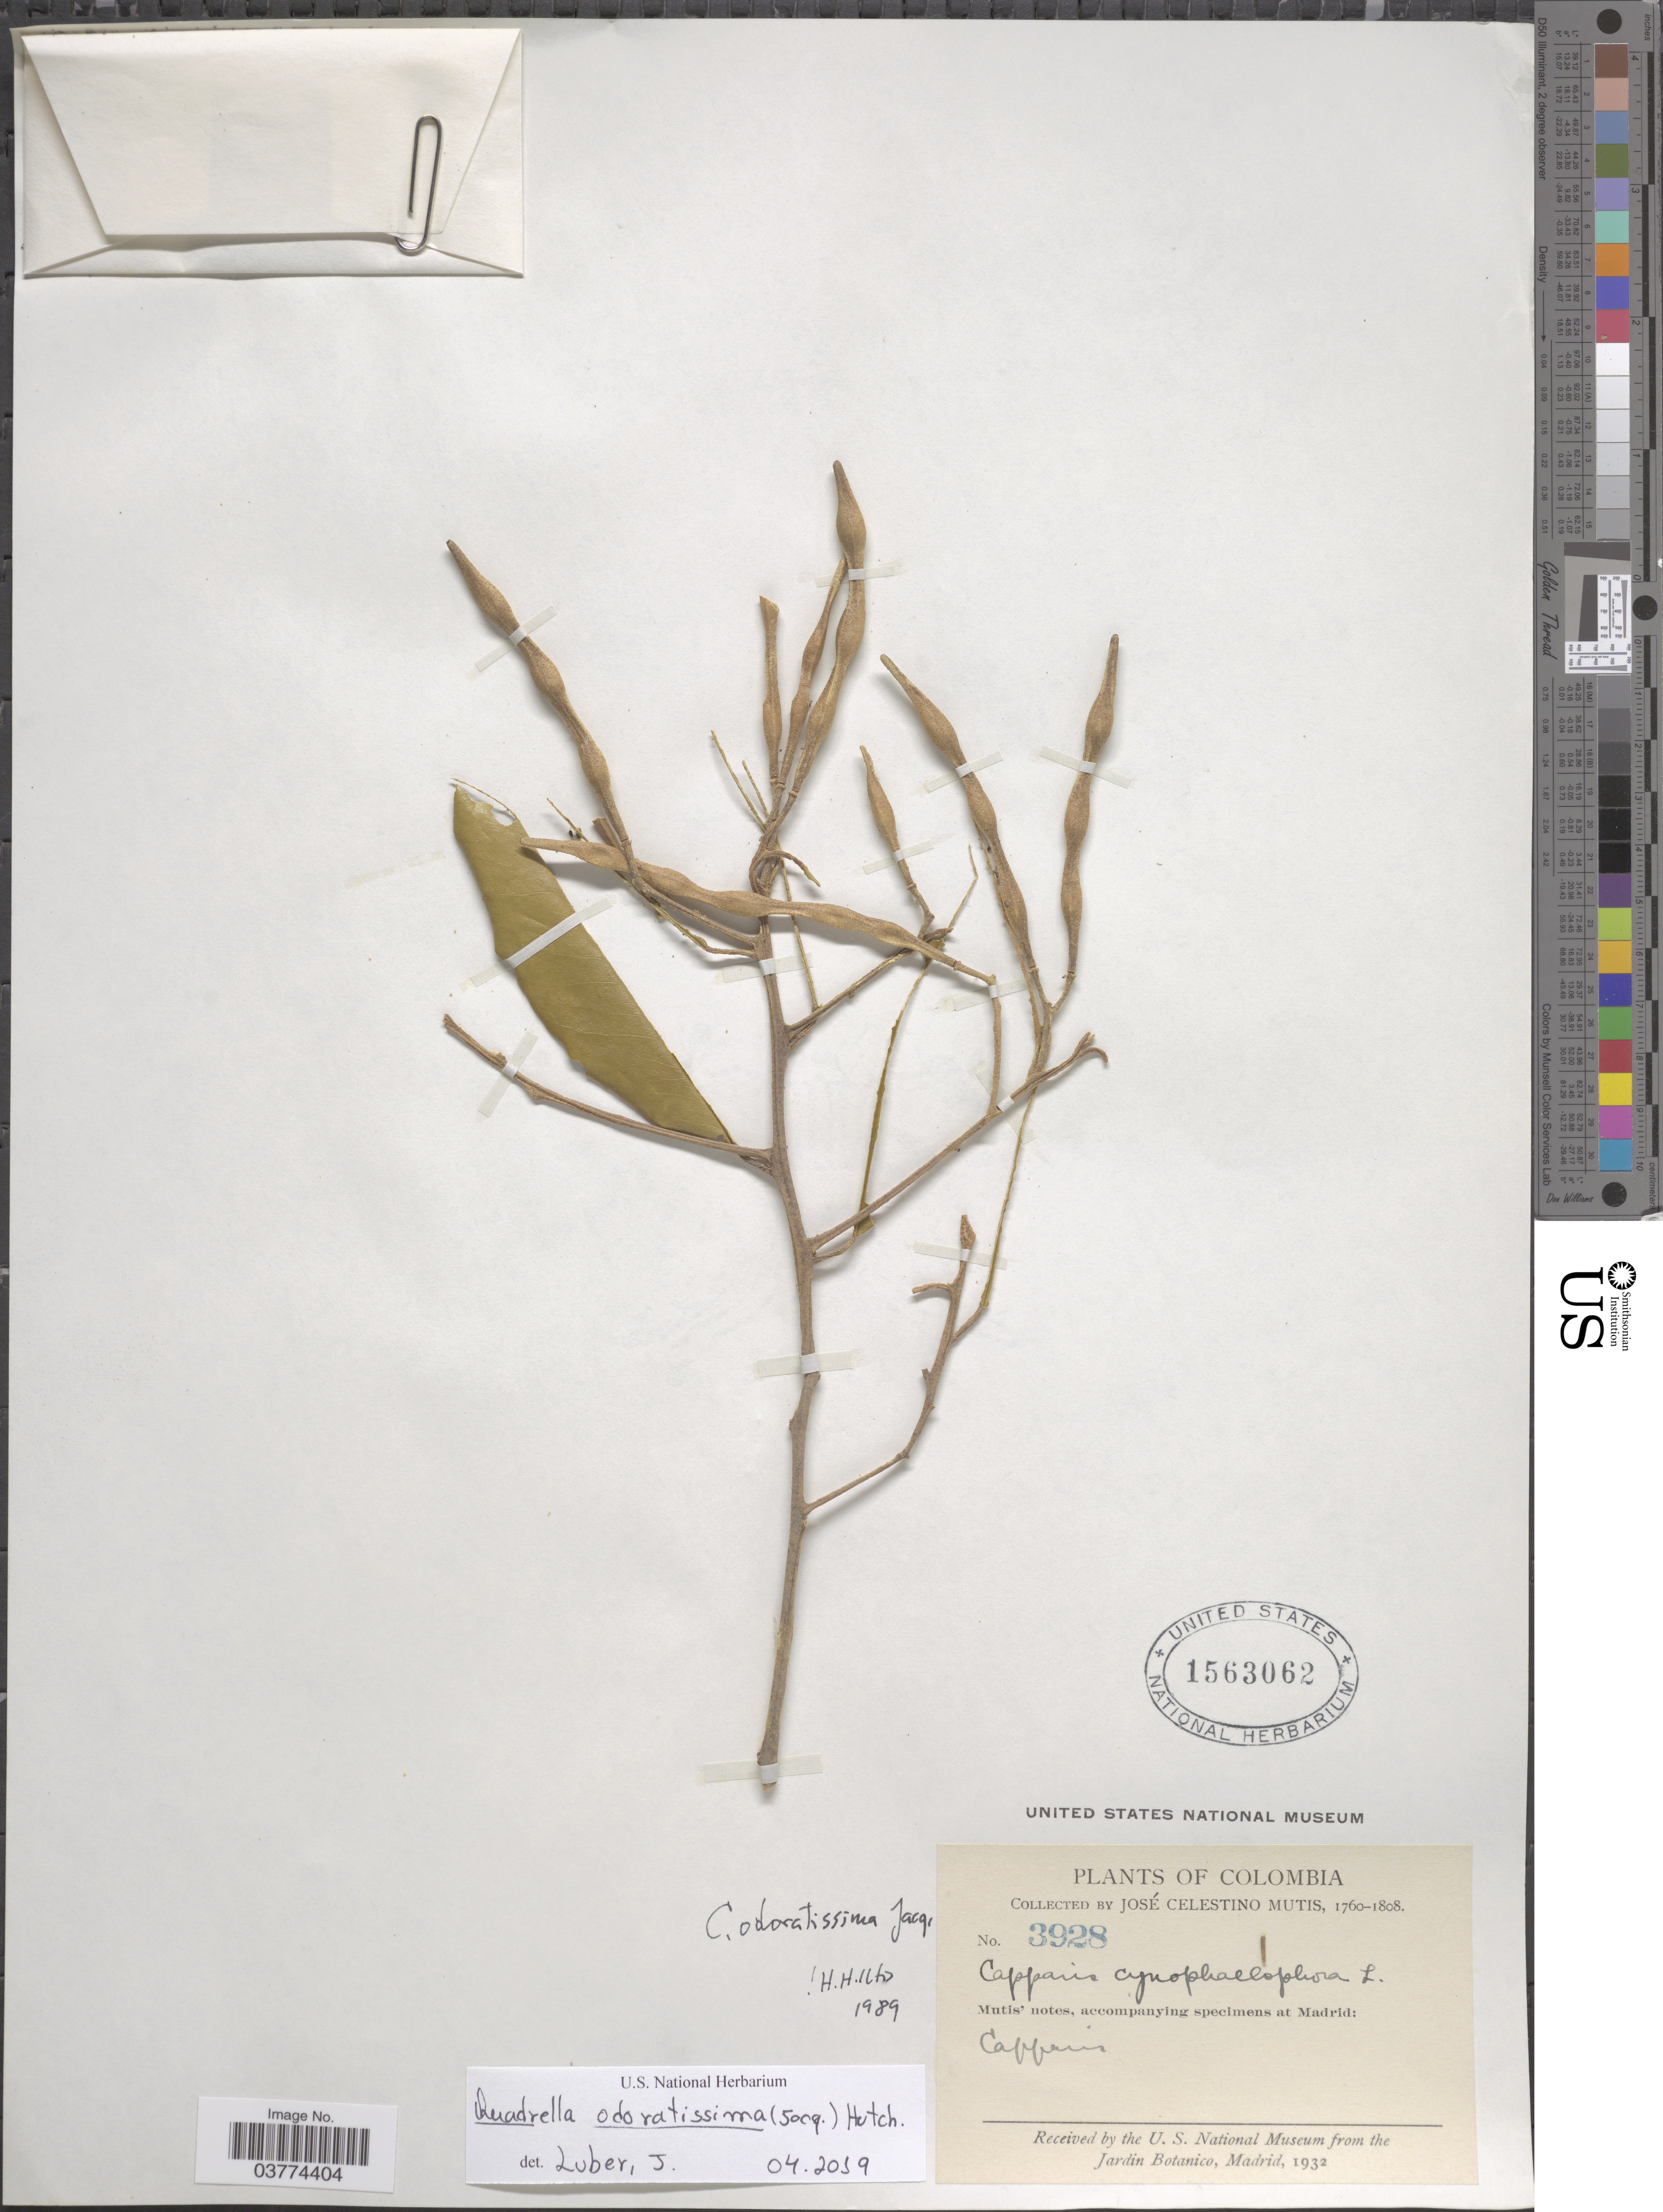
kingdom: Plantae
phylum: Tracheophyta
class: Magnoliopsida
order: Brassicales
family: Capparaceae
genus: Quadrella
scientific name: Quadrella odoratissima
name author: (Jacq.) Hutch.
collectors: J. C. B. Mutis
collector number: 3928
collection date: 1760/1808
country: Colombia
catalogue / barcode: US 1563062